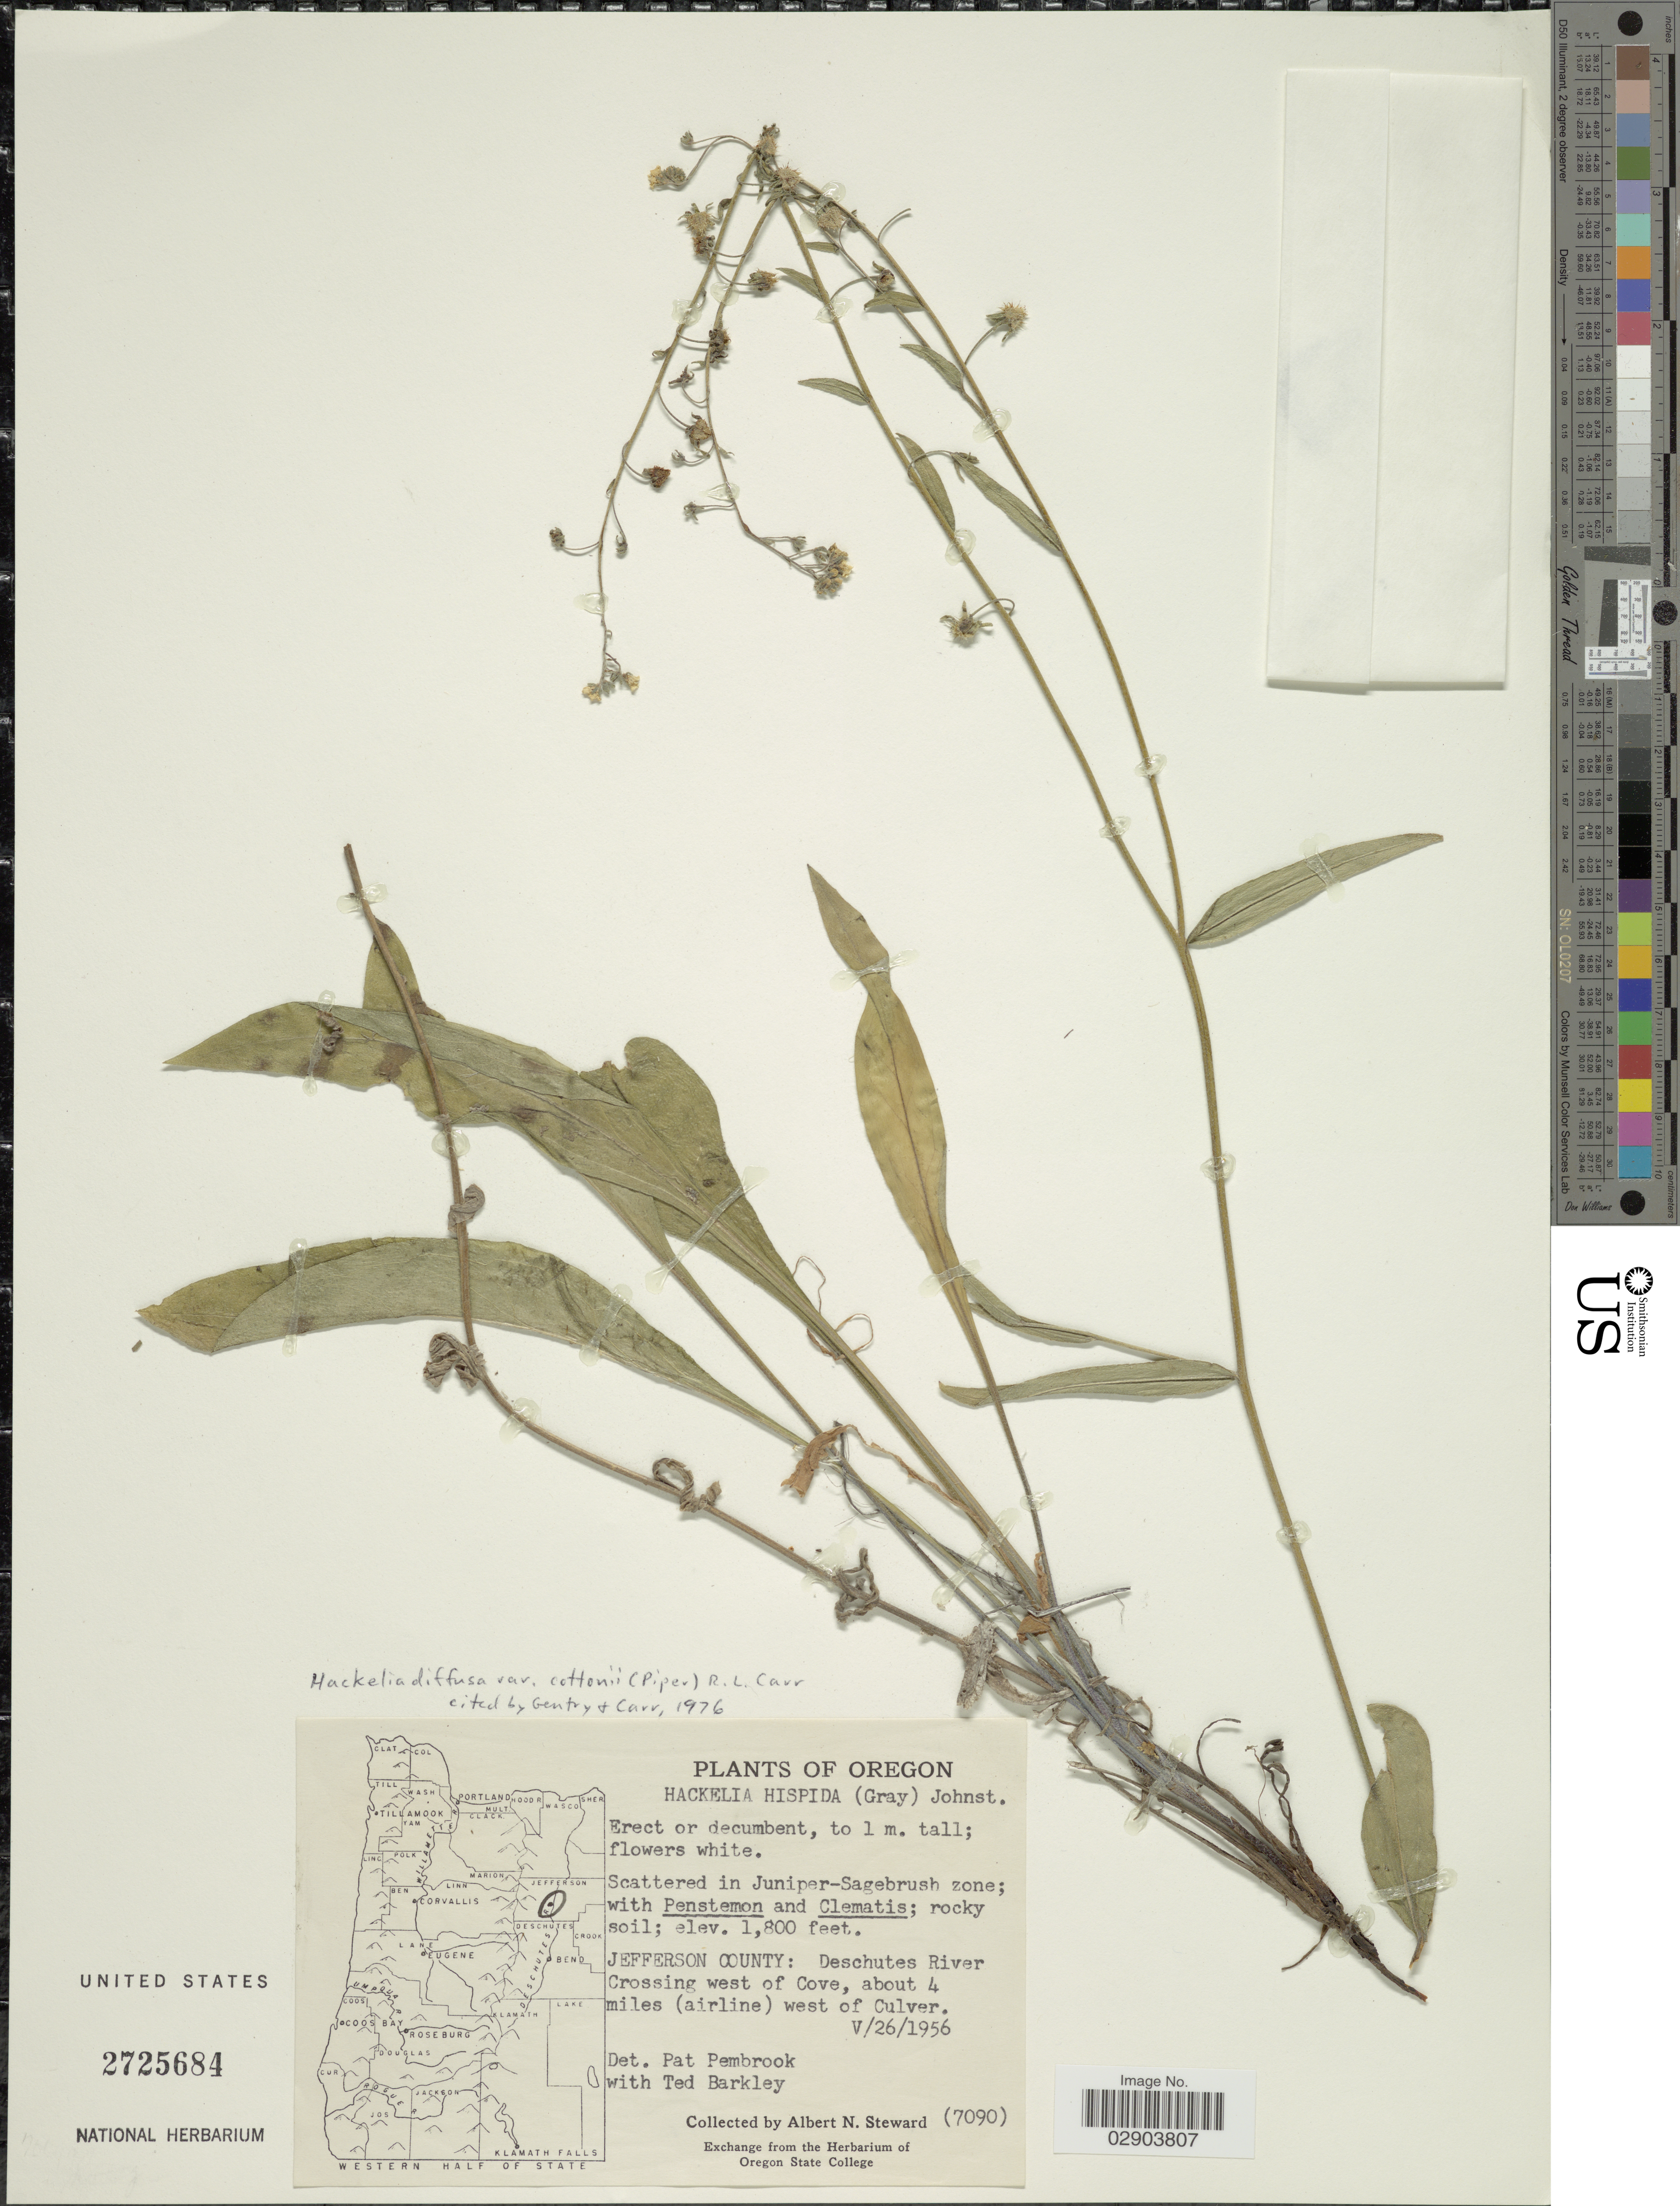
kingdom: Plantae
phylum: Tracheophyta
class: Magnoliopsida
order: Boraginales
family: Boraginaceae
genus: Hackelia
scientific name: Hackelia diffusa var. diffusa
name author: (Douglas ex Lehm.) I.M. Johnst.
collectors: A. N. Steward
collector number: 7090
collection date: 1956-05-26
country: United States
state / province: Oregon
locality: Jefferson County, Deschutes River Crossing west of Cove, about 4 miles (airline) west of Culver.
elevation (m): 549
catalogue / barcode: US 2725684